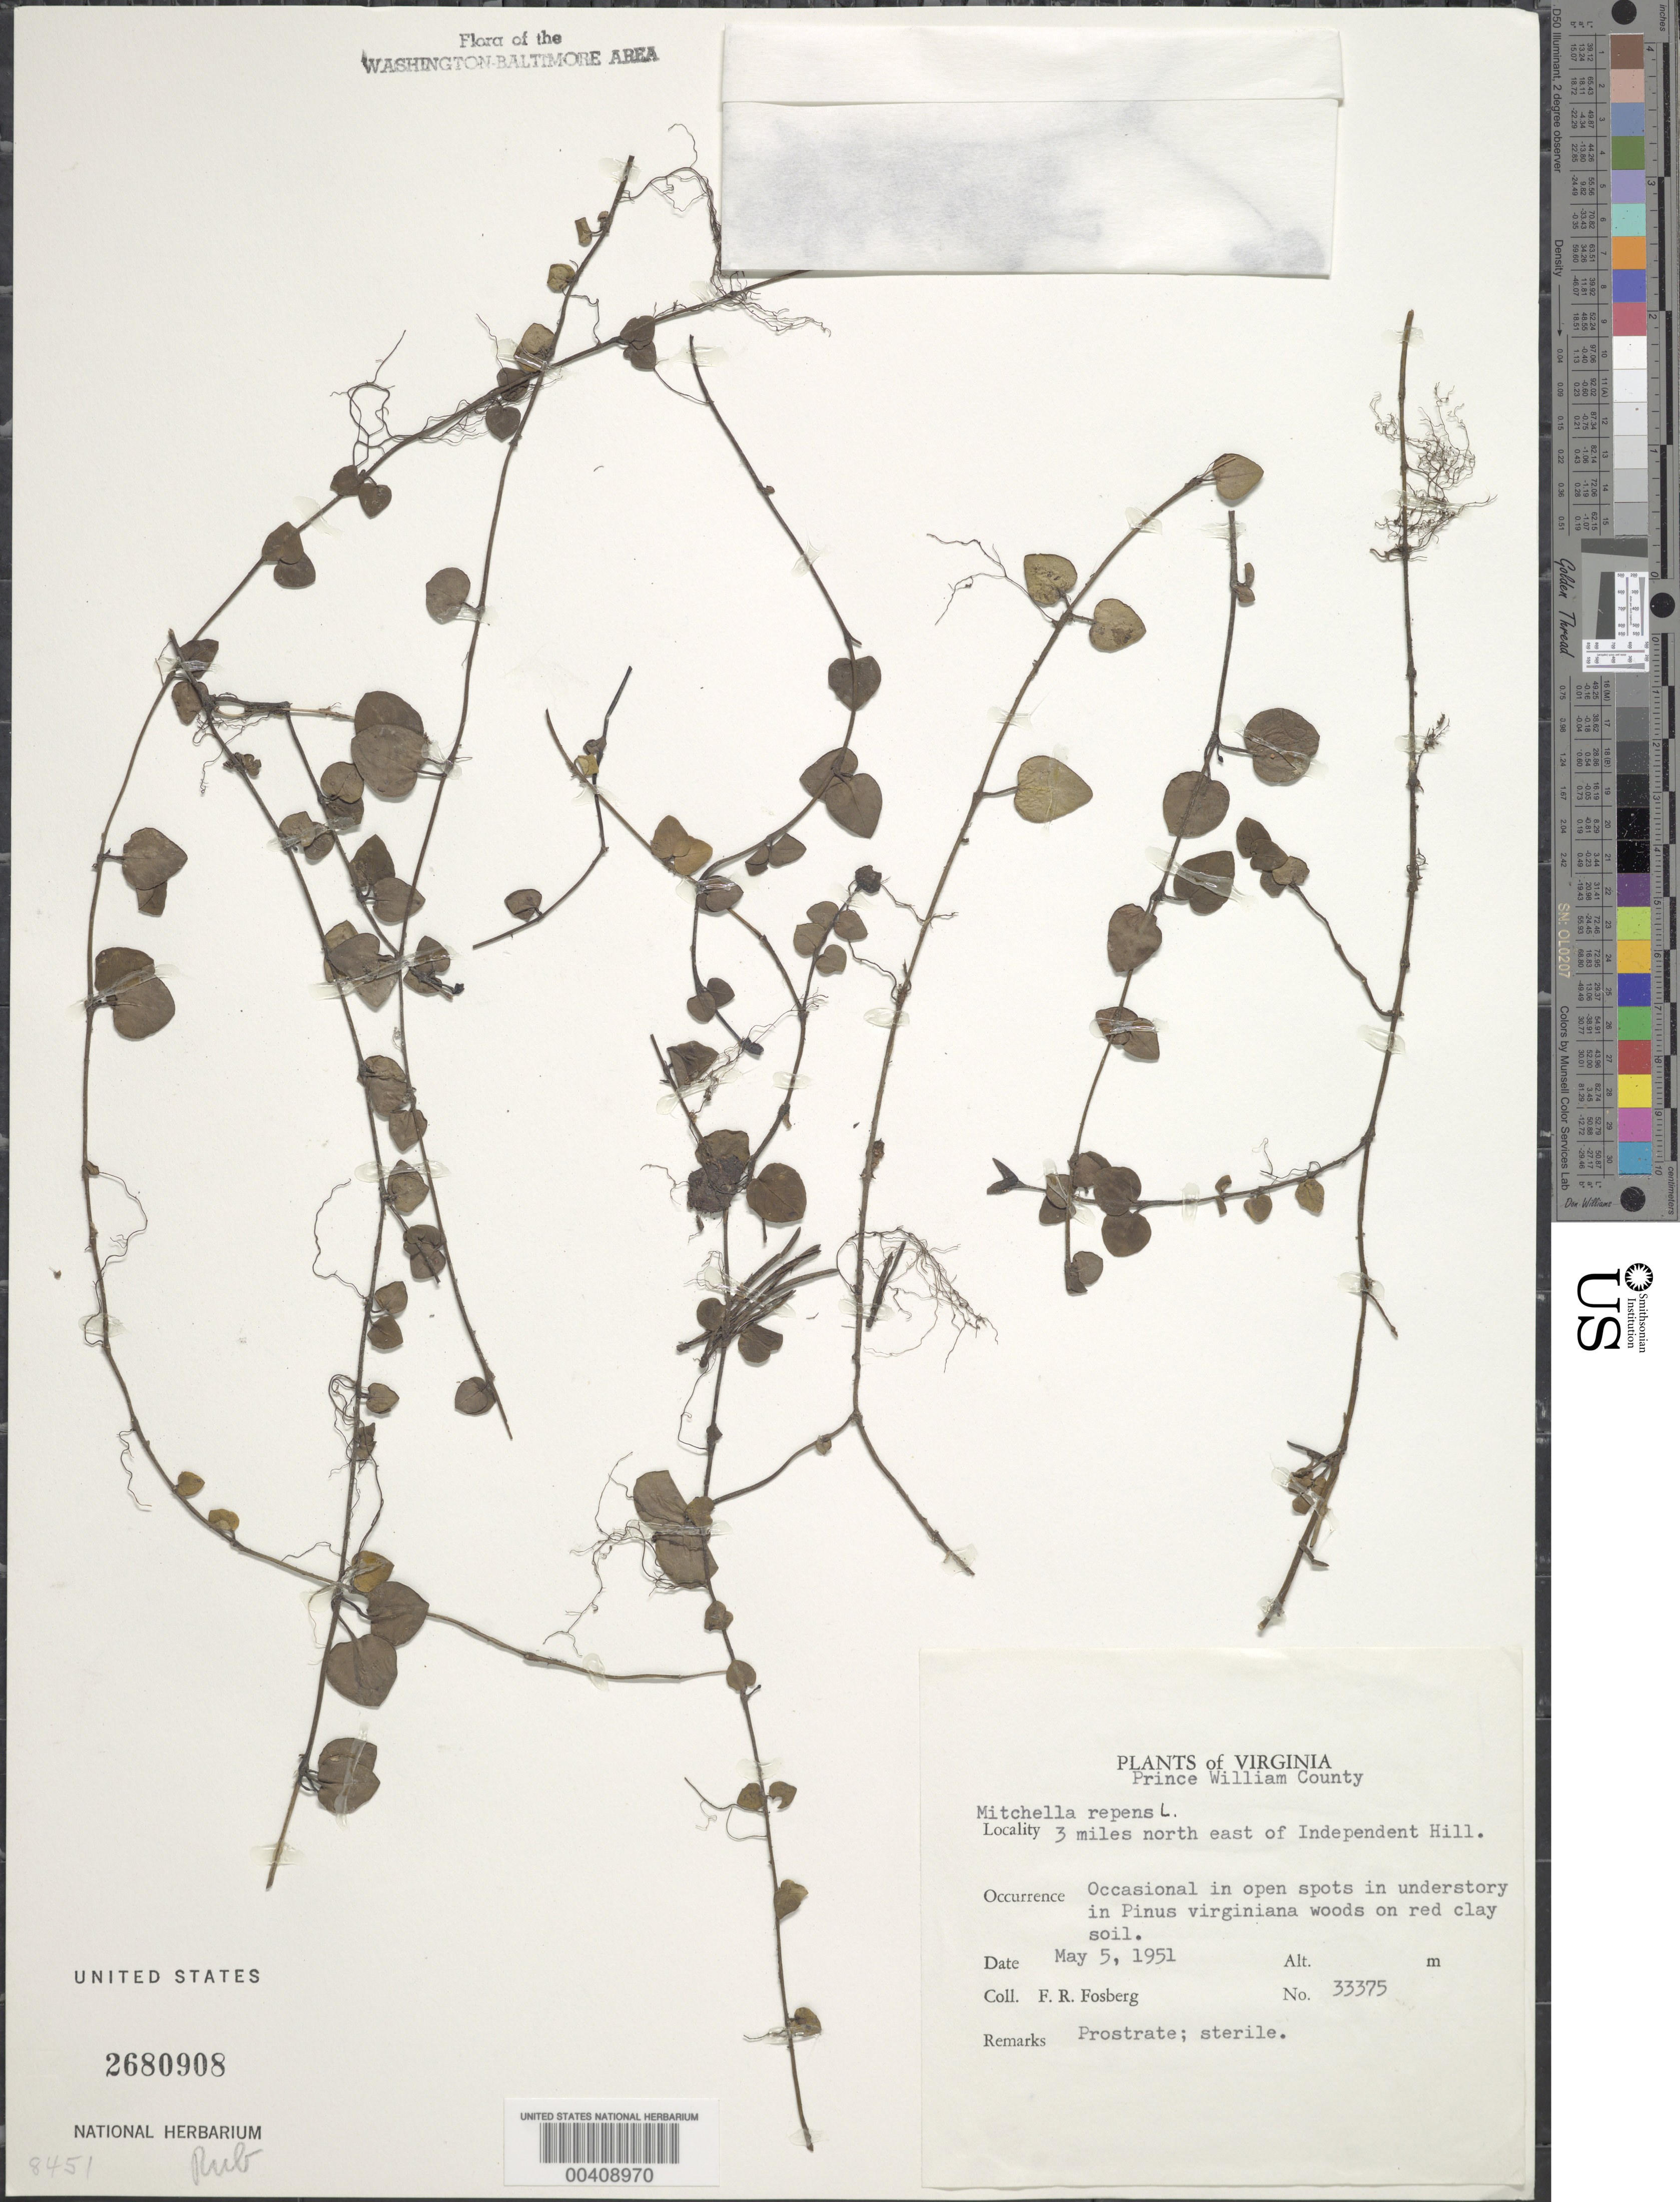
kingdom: Plantae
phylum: Tracheophyta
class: Magnoliopsida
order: Gentianales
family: Rubiaceae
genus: Mitchella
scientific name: Mitchella repens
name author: L.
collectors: F. R. Fosberg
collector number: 33375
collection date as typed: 05 May 1951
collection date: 1951-05-05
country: United States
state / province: Virginia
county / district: Prince William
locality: North east of Independent Hill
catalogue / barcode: US 2680908